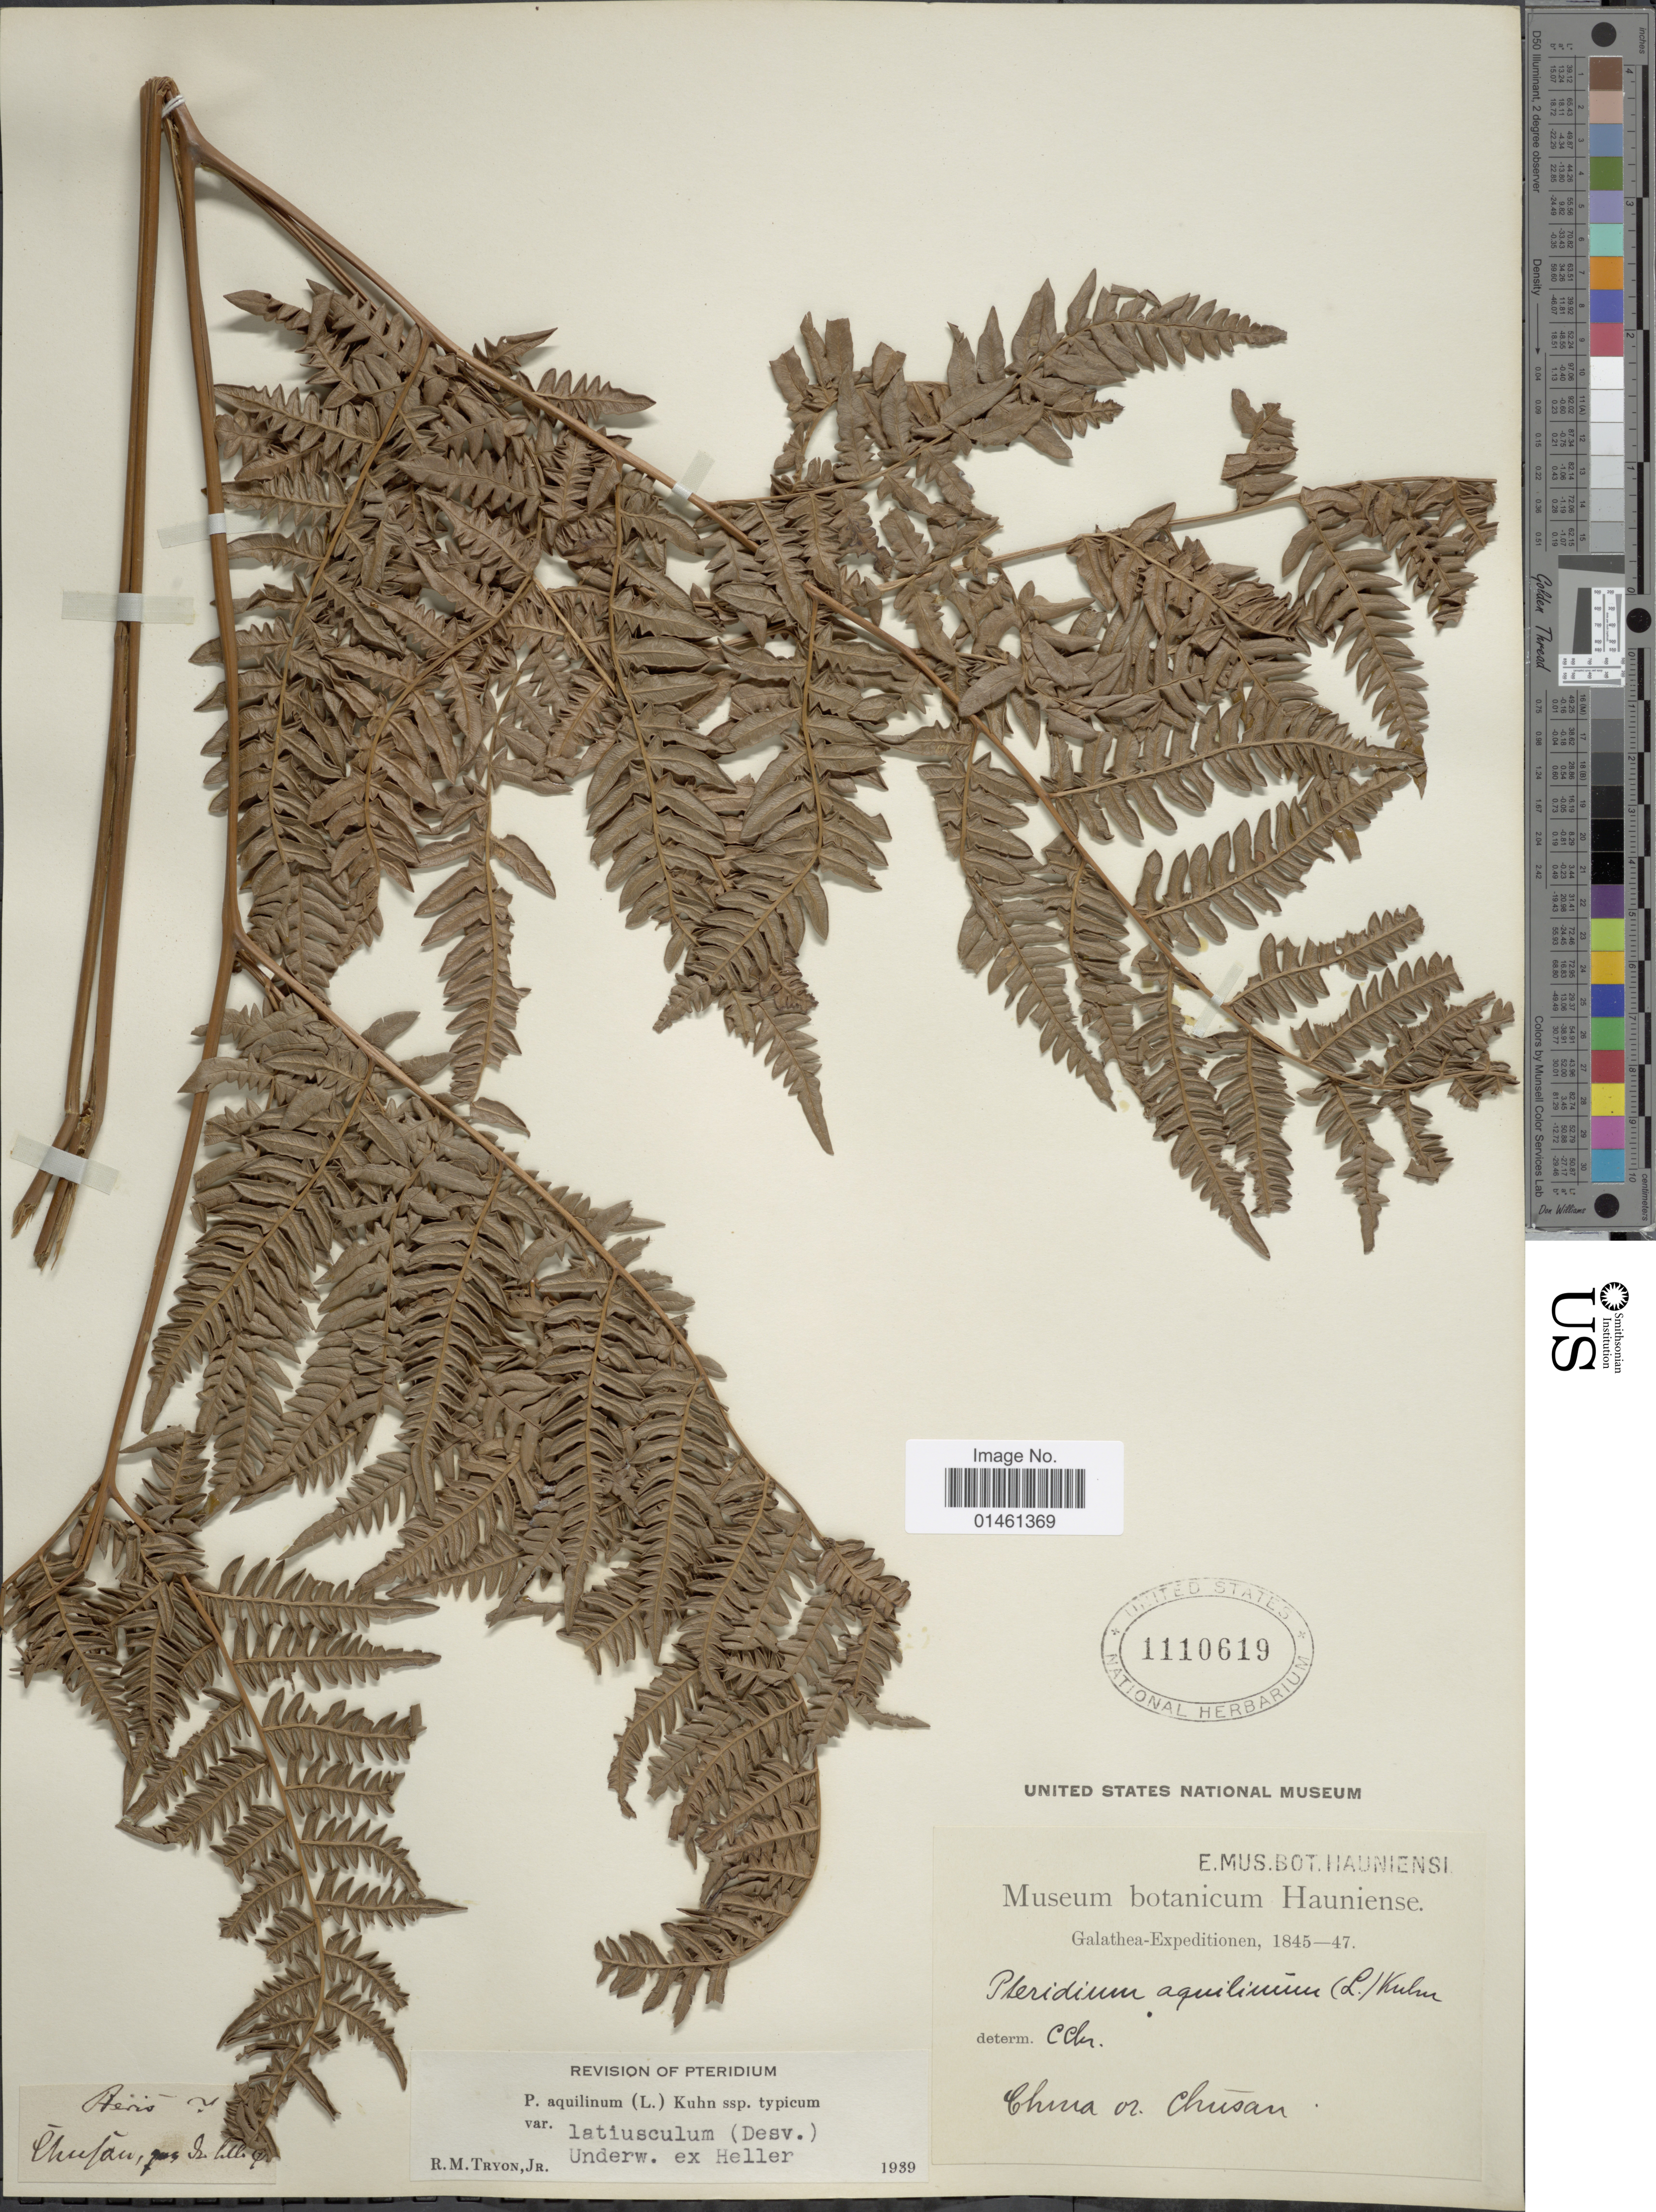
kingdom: Plantae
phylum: Tracheophyta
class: Polypodiopsida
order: Polypodiales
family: Dennstaedtiaceae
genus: Pteridium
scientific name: Pteridium aquilinum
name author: (L.) Kuhn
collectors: Galathea Expedition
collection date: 1845/1847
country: China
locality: China or. Chusan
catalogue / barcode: US 1110619